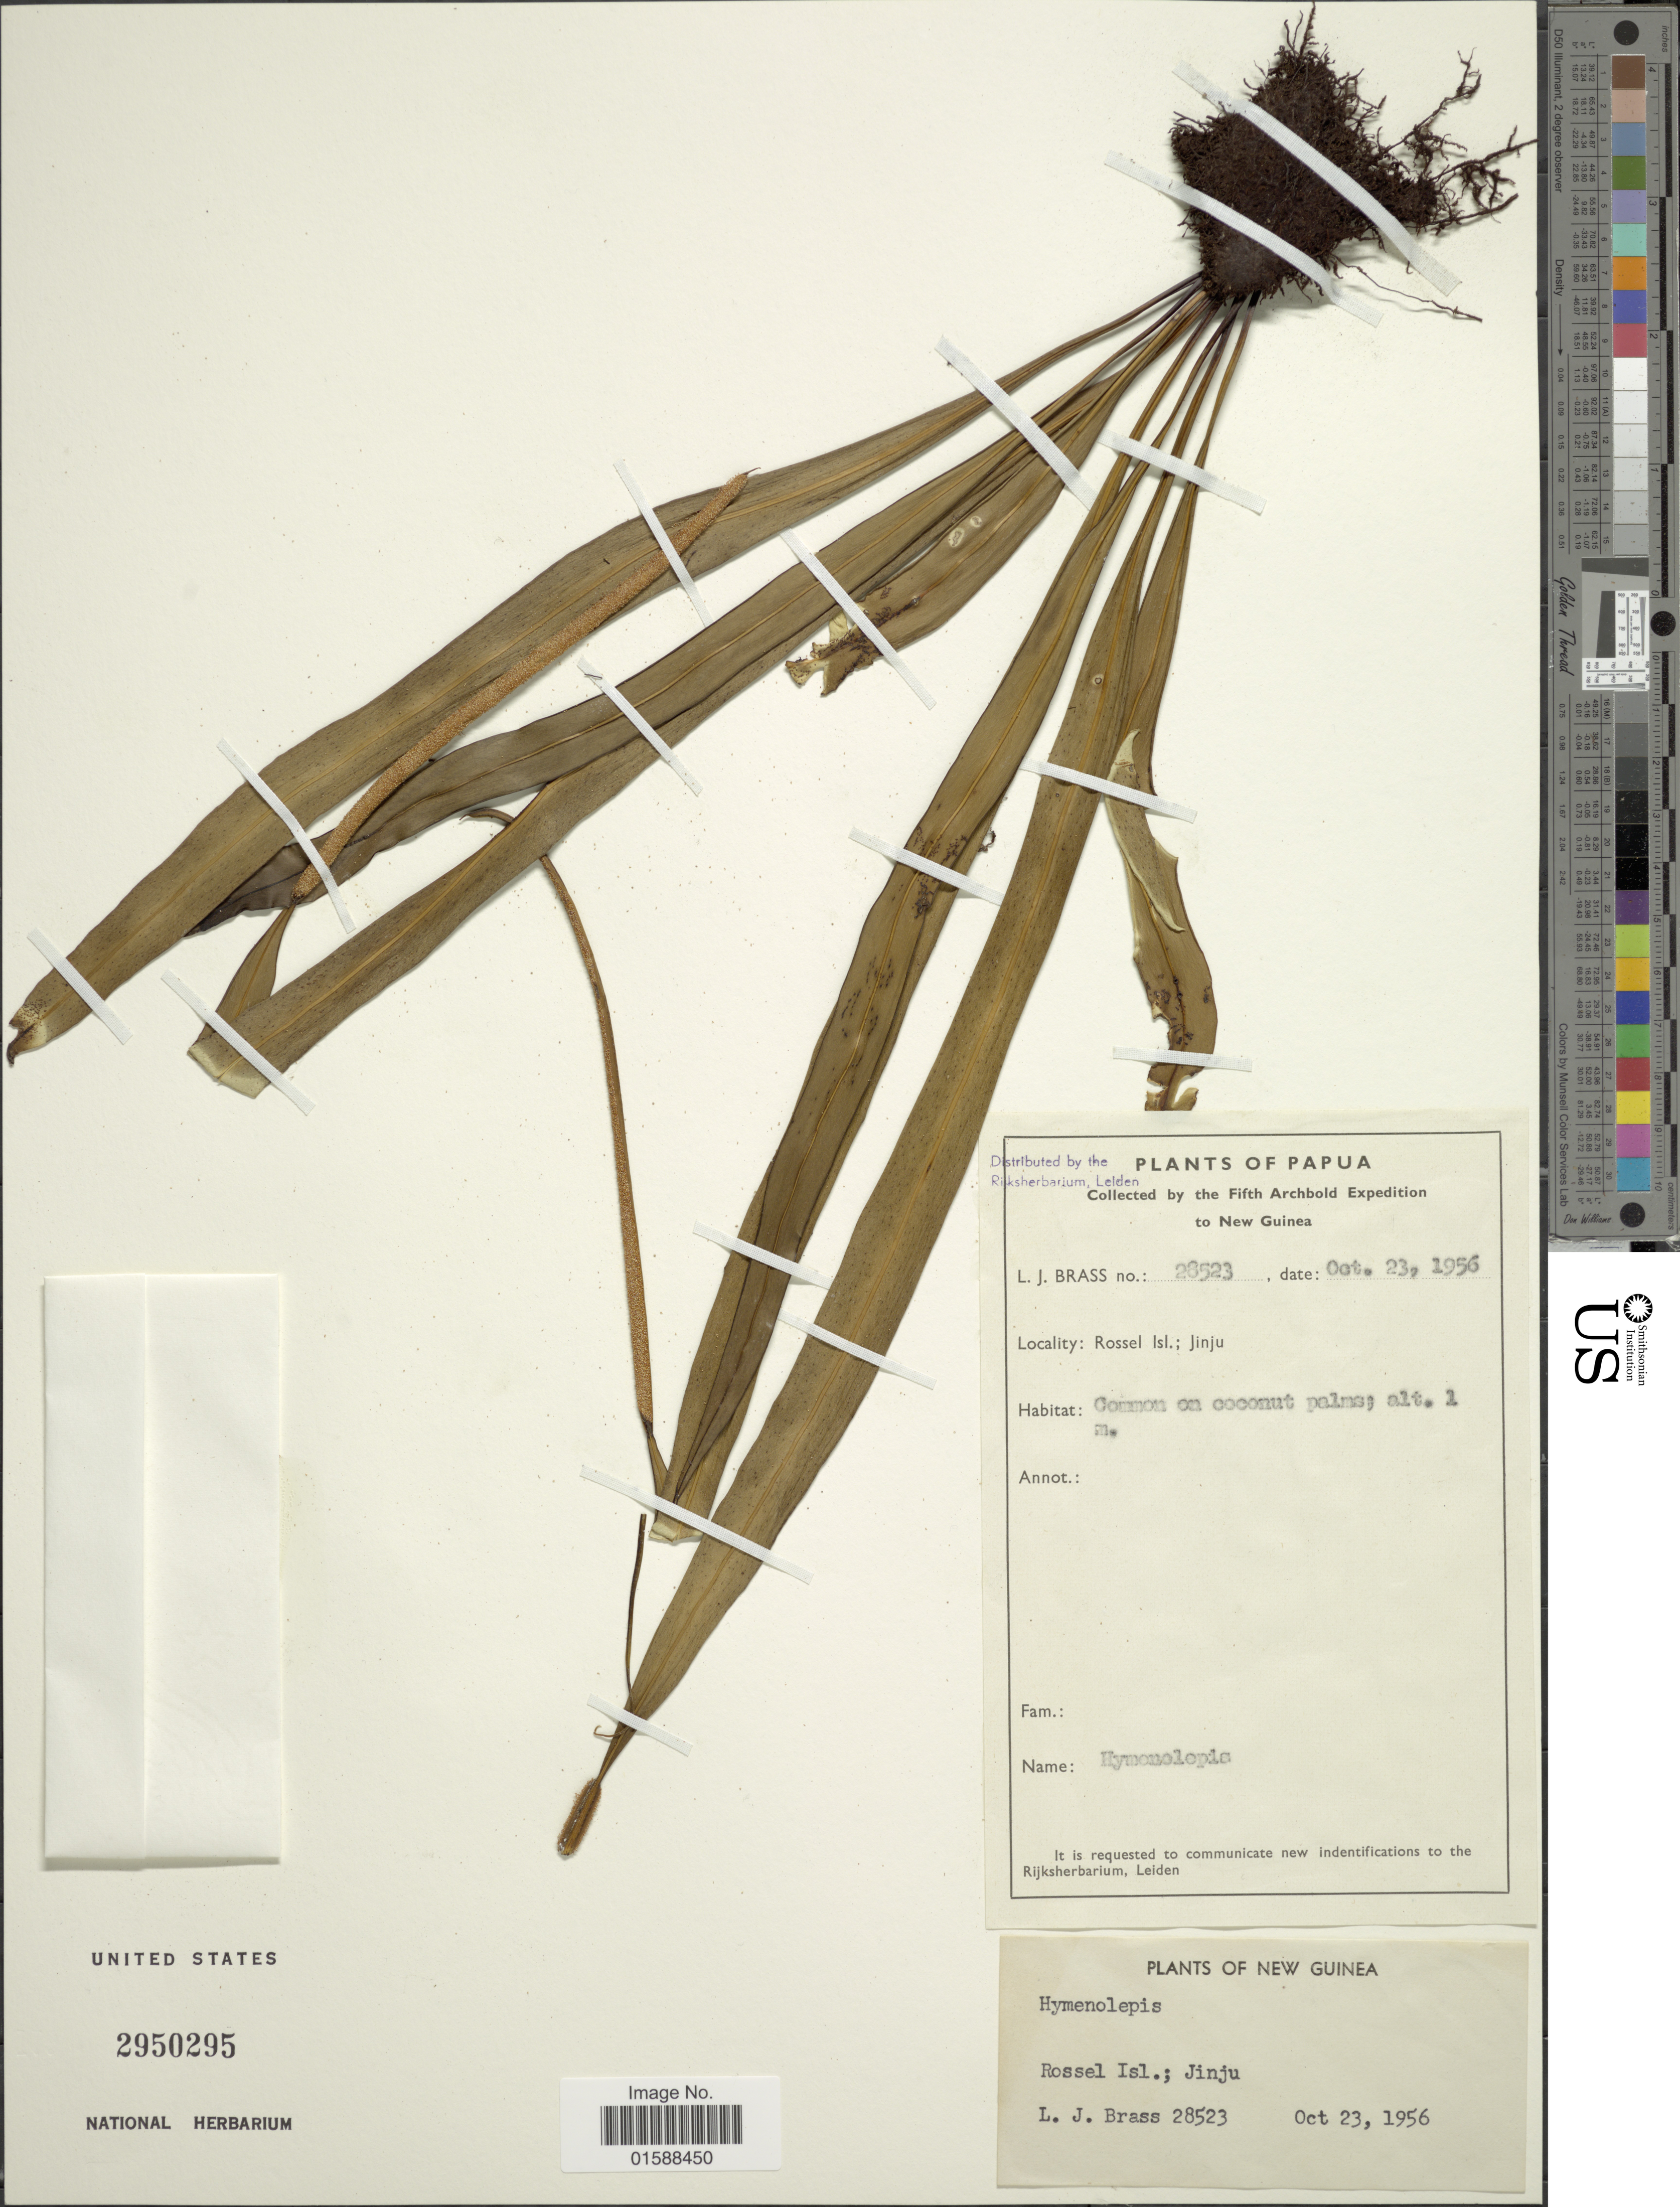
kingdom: Plantae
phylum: Tracheophyta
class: Polypodiopsida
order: Polypodiales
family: Polypodiaceae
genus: Lepisorus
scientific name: Lepisorus sp.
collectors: L. J. Brass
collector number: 28523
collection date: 1956-10-23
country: Papua New Guinea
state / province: Milne Bay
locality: Papua. New Guinea. Rossel Isl.; Jinju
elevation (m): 1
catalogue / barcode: US 2950295